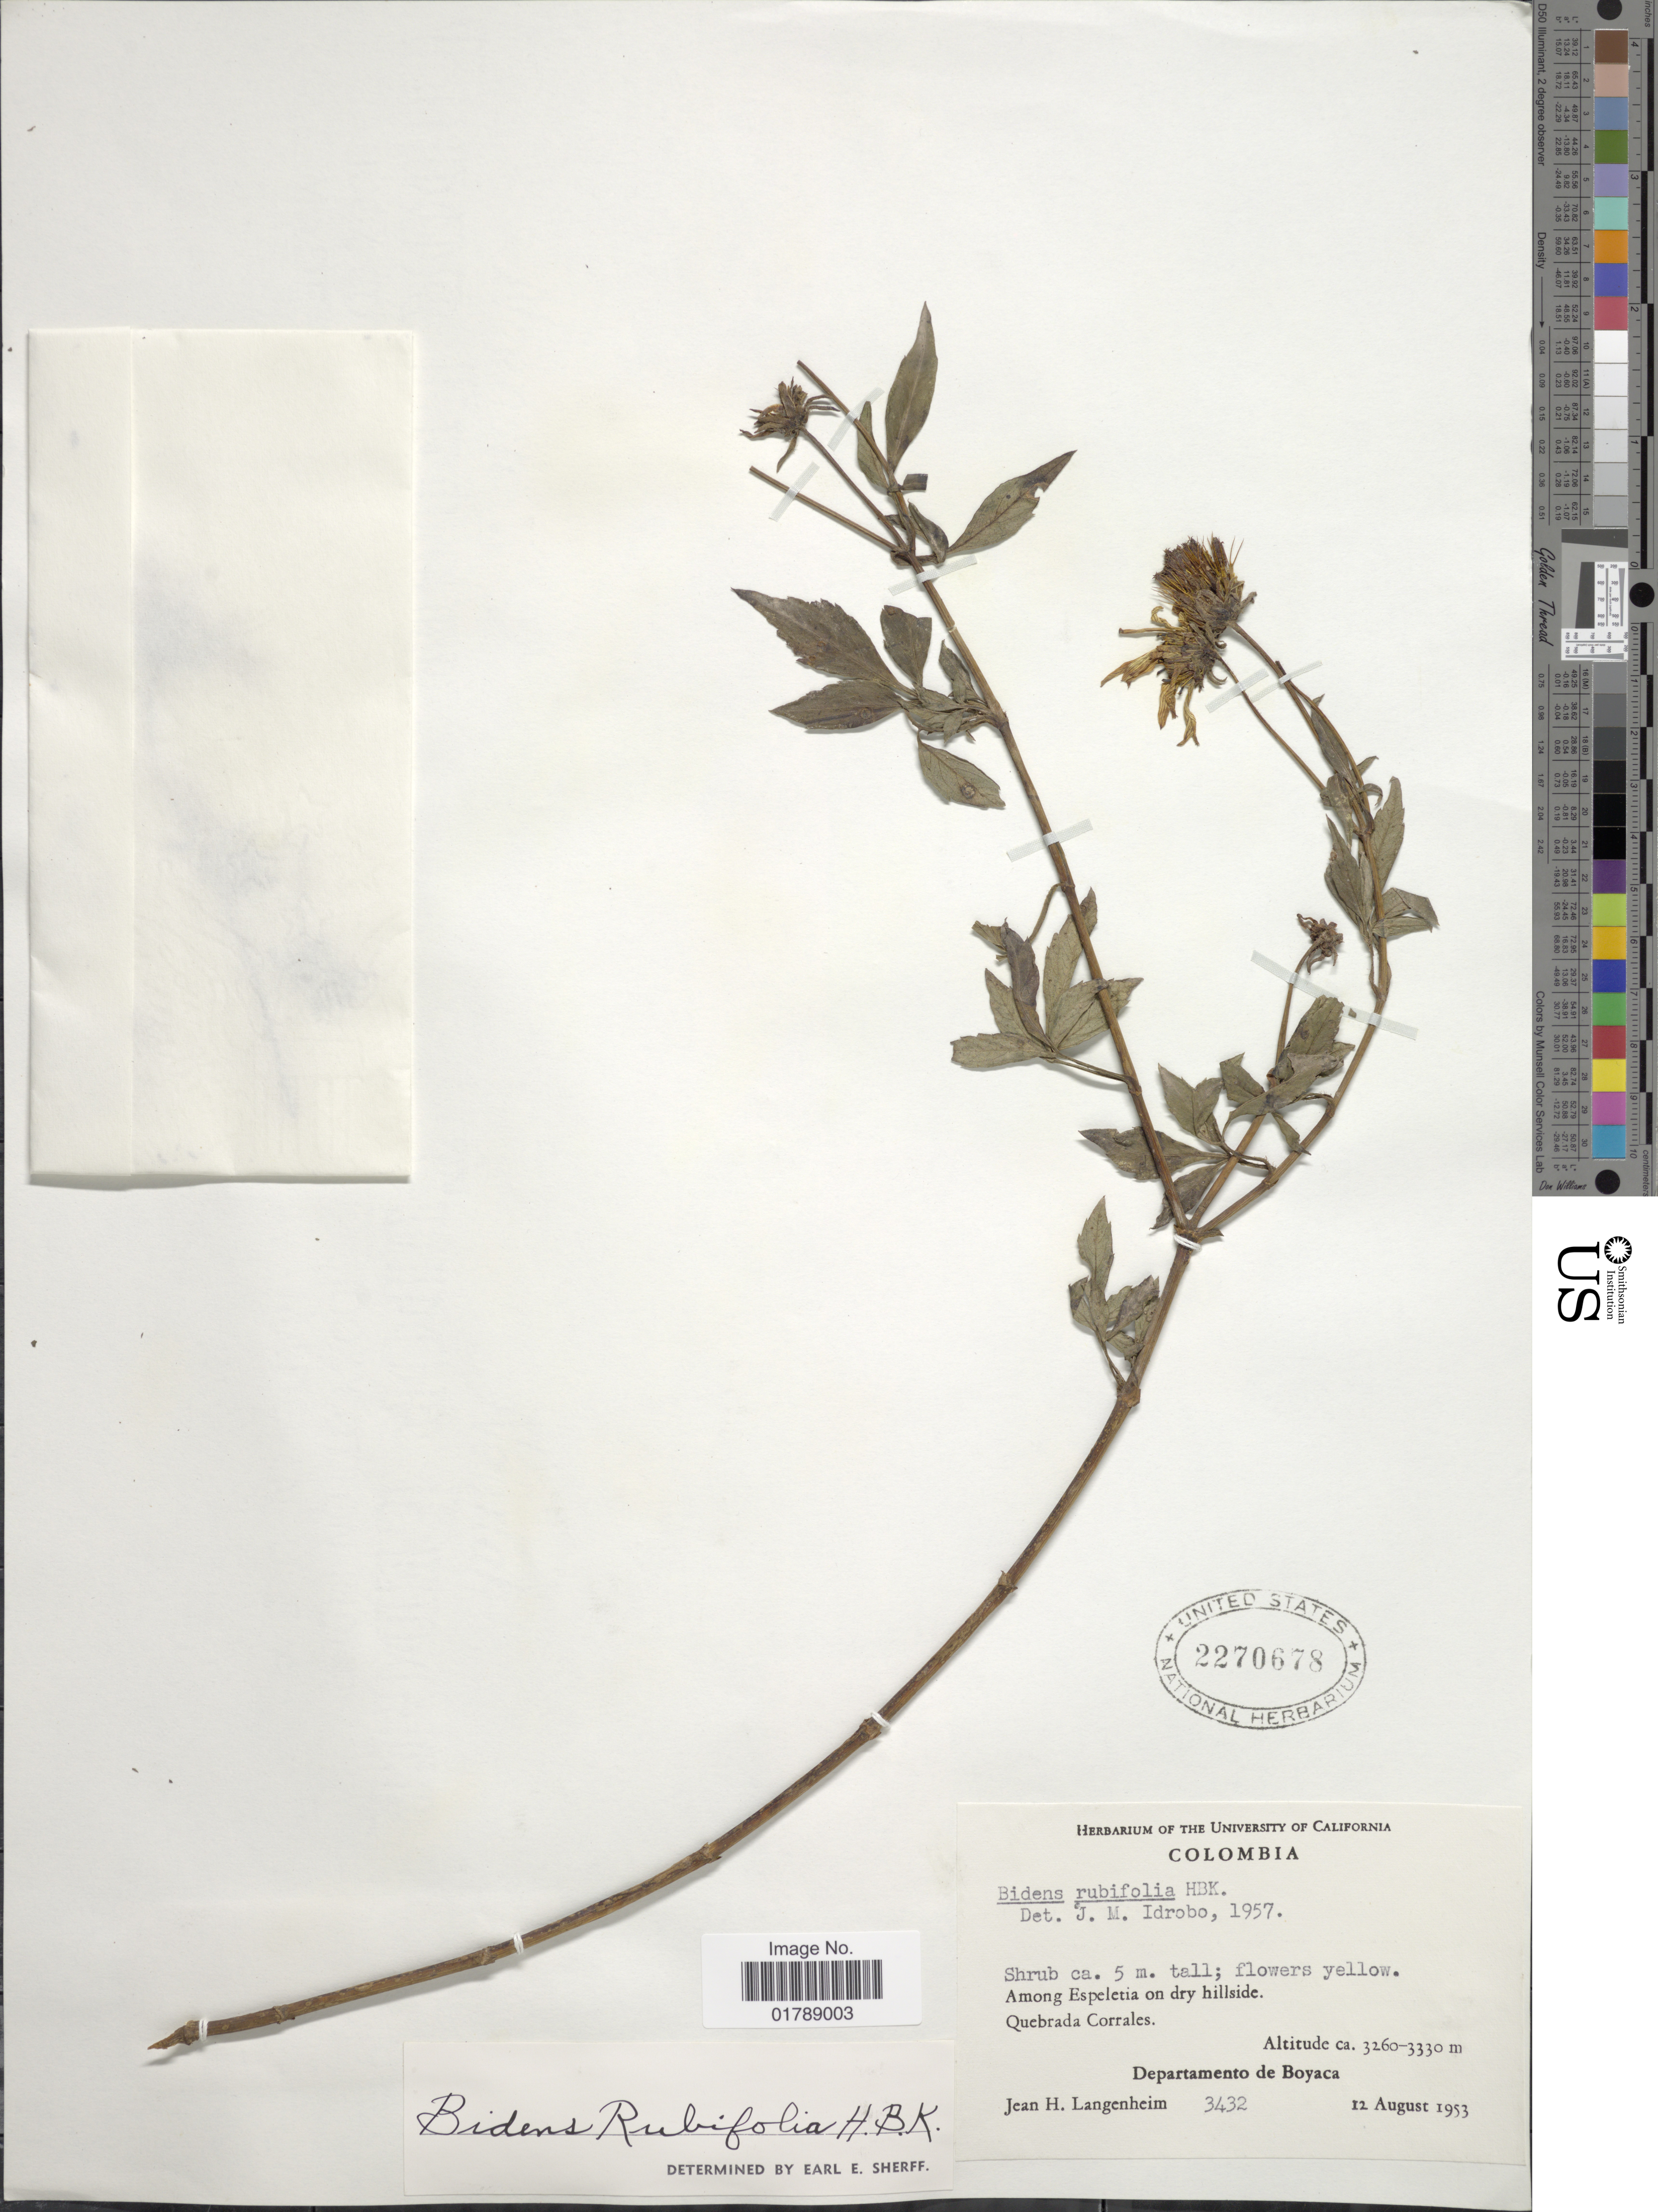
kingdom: Plantae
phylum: Tracheophyta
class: Magnoliopsida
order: Asterales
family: Asteraceae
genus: Bidens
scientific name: Bidens rubifolia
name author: Kunth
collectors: J. H. Langenheim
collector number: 3432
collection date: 1953-08-12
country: Colombia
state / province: Boyacá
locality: Quebrada Corrales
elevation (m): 3260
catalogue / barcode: US 2270678